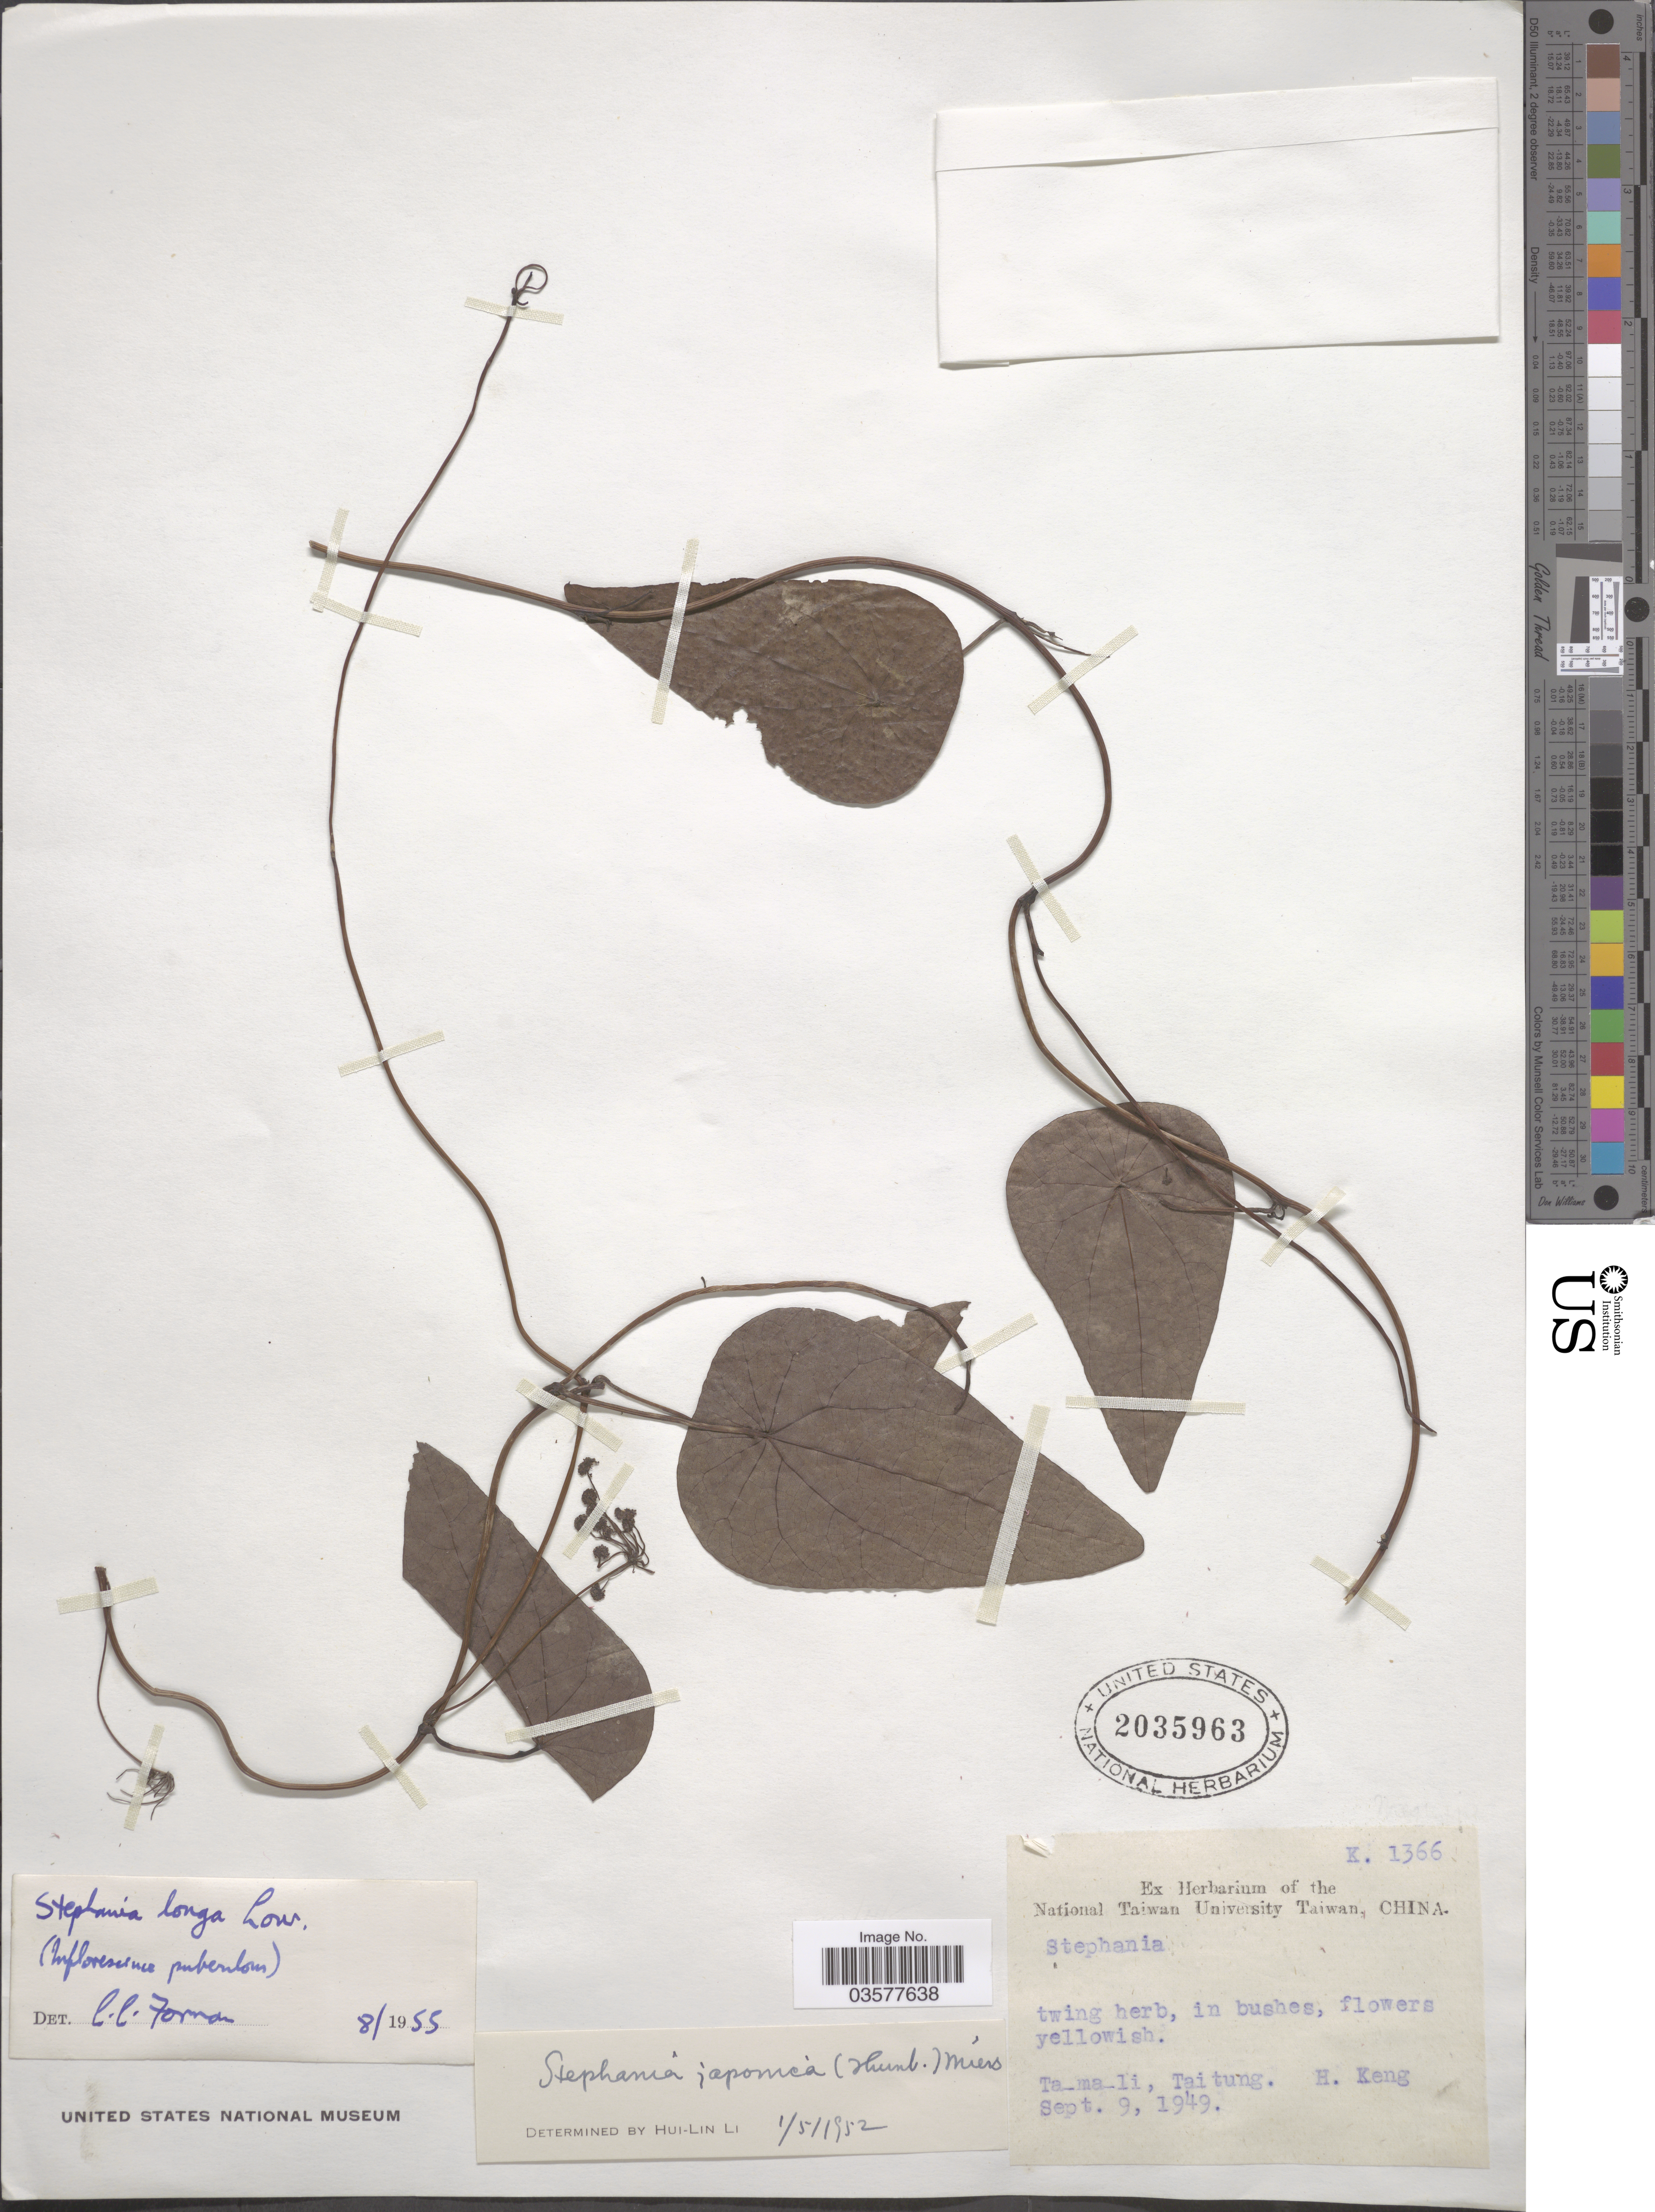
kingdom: Plantae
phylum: Tracheophyta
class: Magnoliopsida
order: Ranunculales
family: Menispermaceae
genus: Stephania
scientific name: Stephania longa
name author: Lour.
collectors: H. Keng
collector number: K1366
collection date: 1949-09-09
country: Taiwan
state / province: Taitung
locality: Ta_ma_li, Taitung.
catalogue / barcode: US 2035963